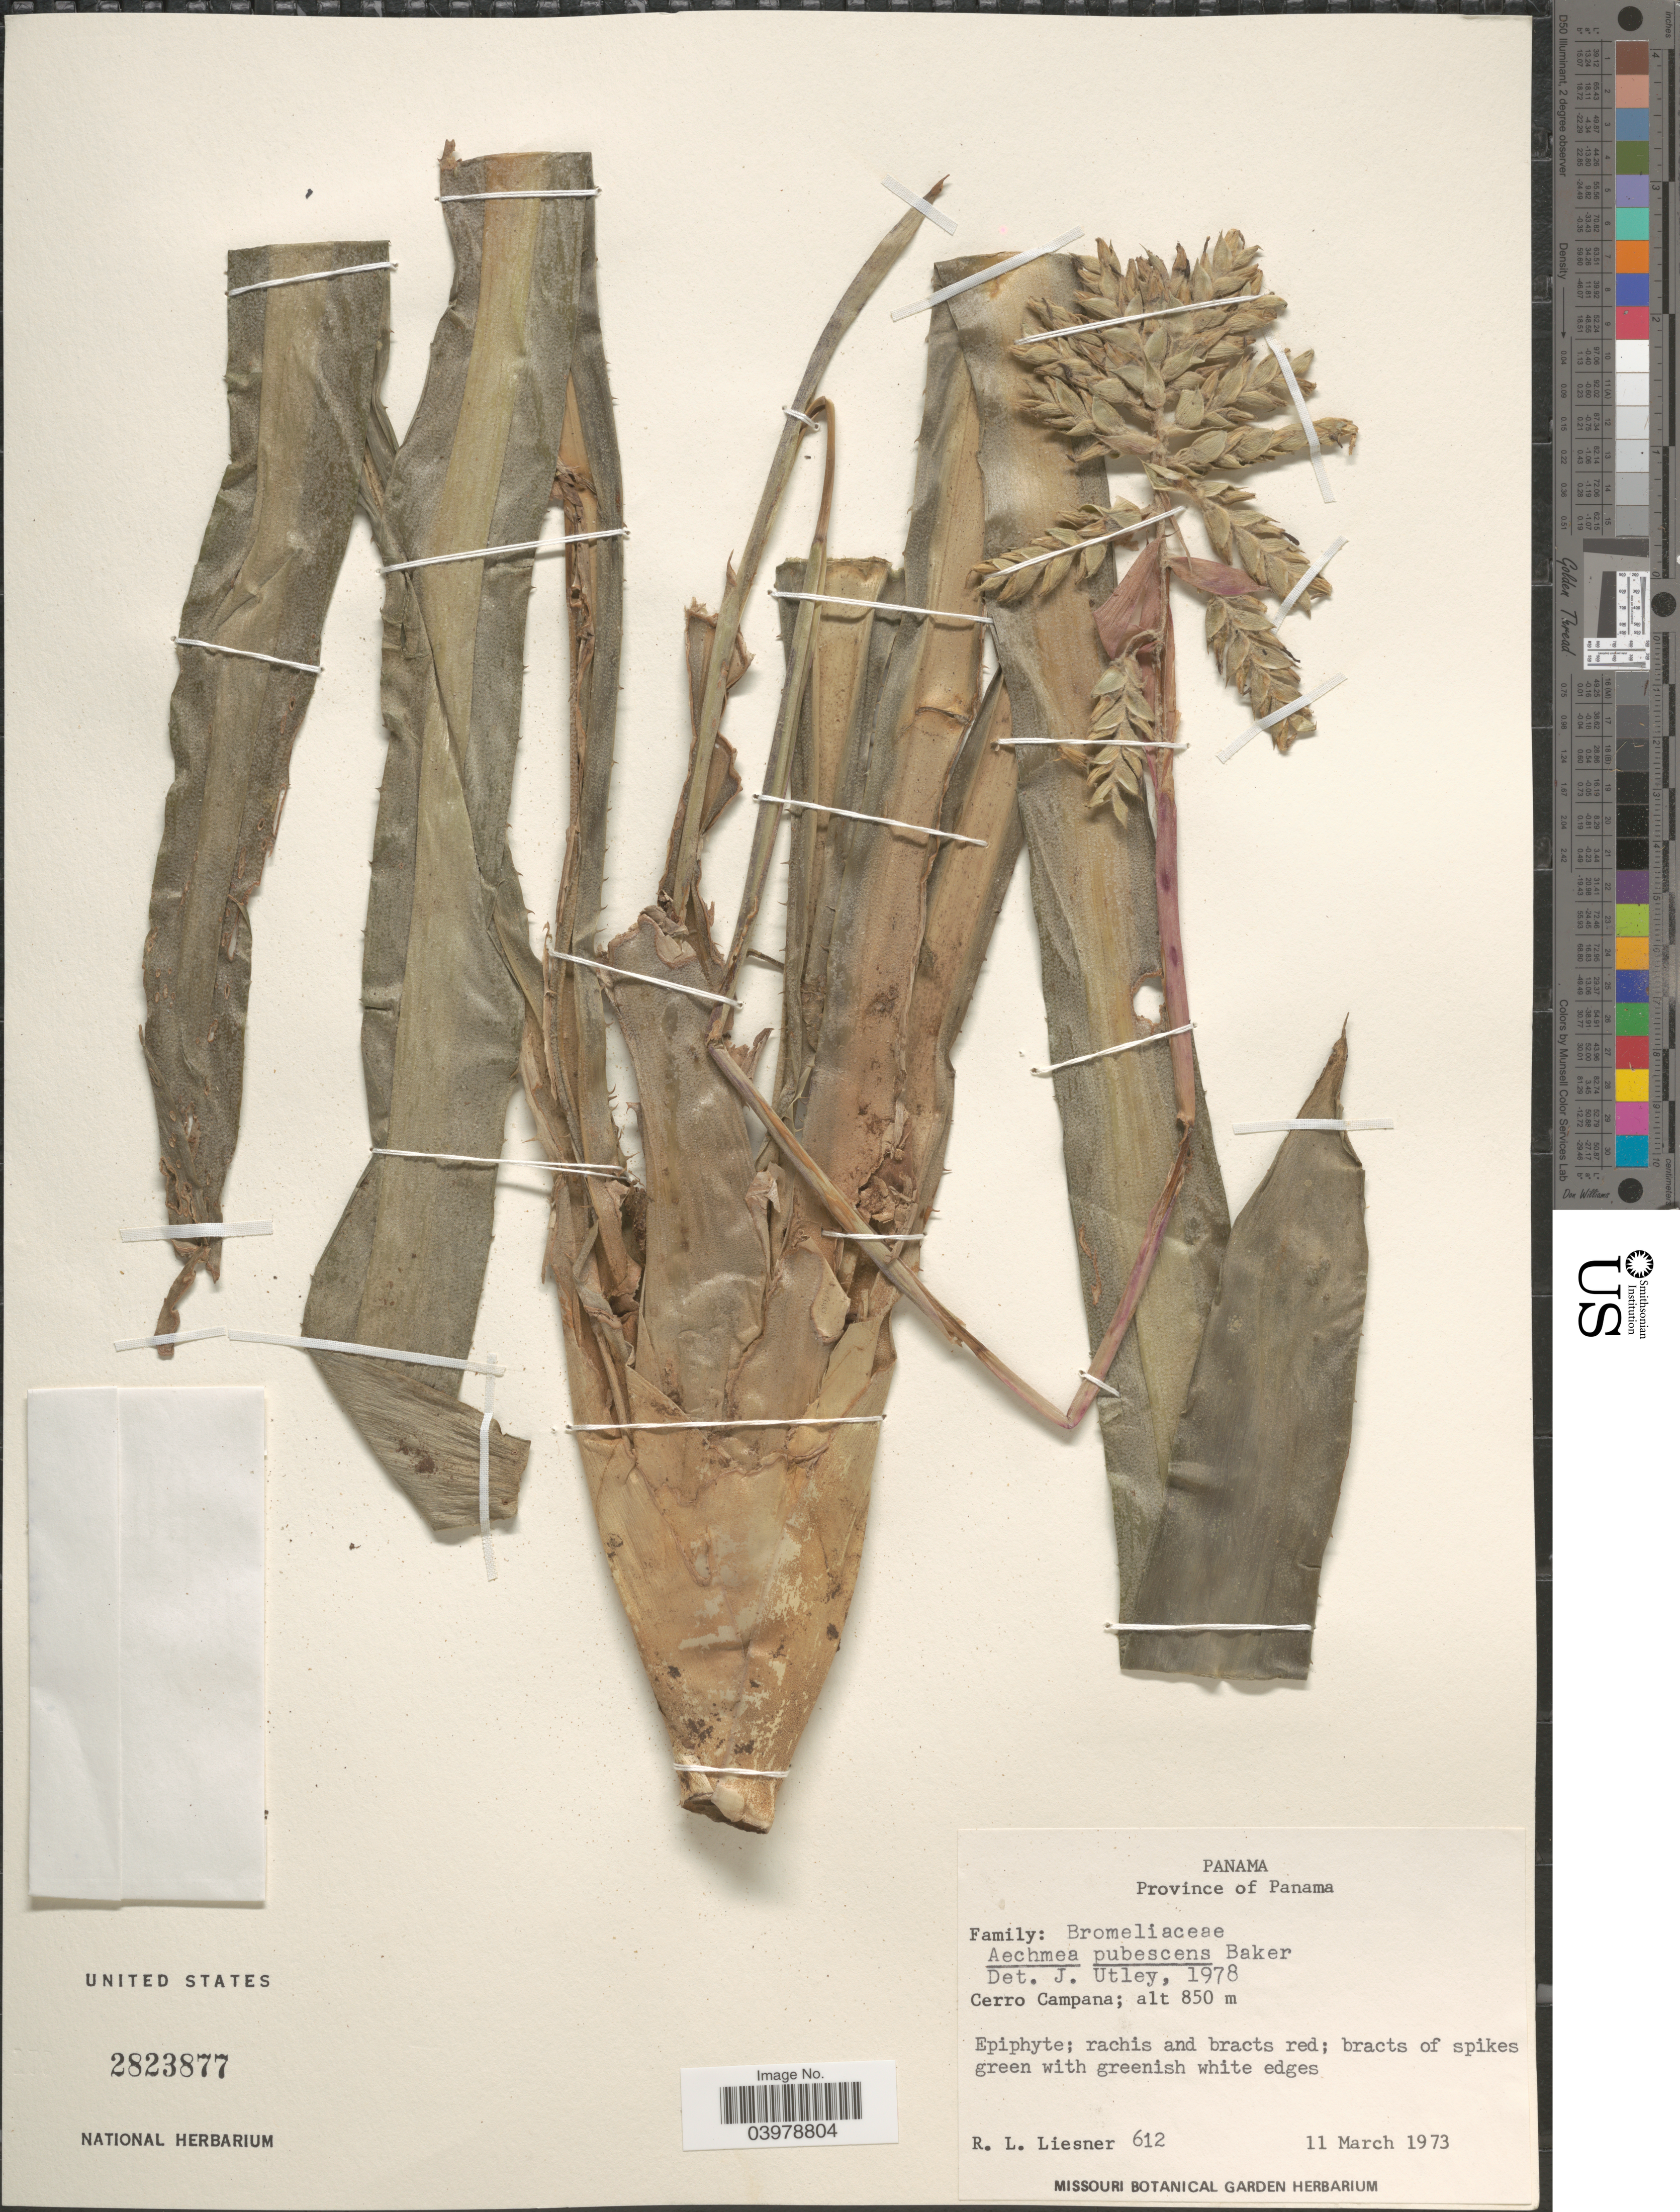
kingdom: Plantae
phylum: Tracheophyta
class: Liliopsida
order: Poales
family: Bromeliaceae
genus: Aechmea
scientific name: Aechmea pubescens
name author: Baker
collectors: R. L. Liesner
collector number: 612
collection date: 1973-03-11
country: Panama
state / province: Panamá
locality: Cerro Campana.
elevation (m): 850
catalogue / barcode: US 2823877